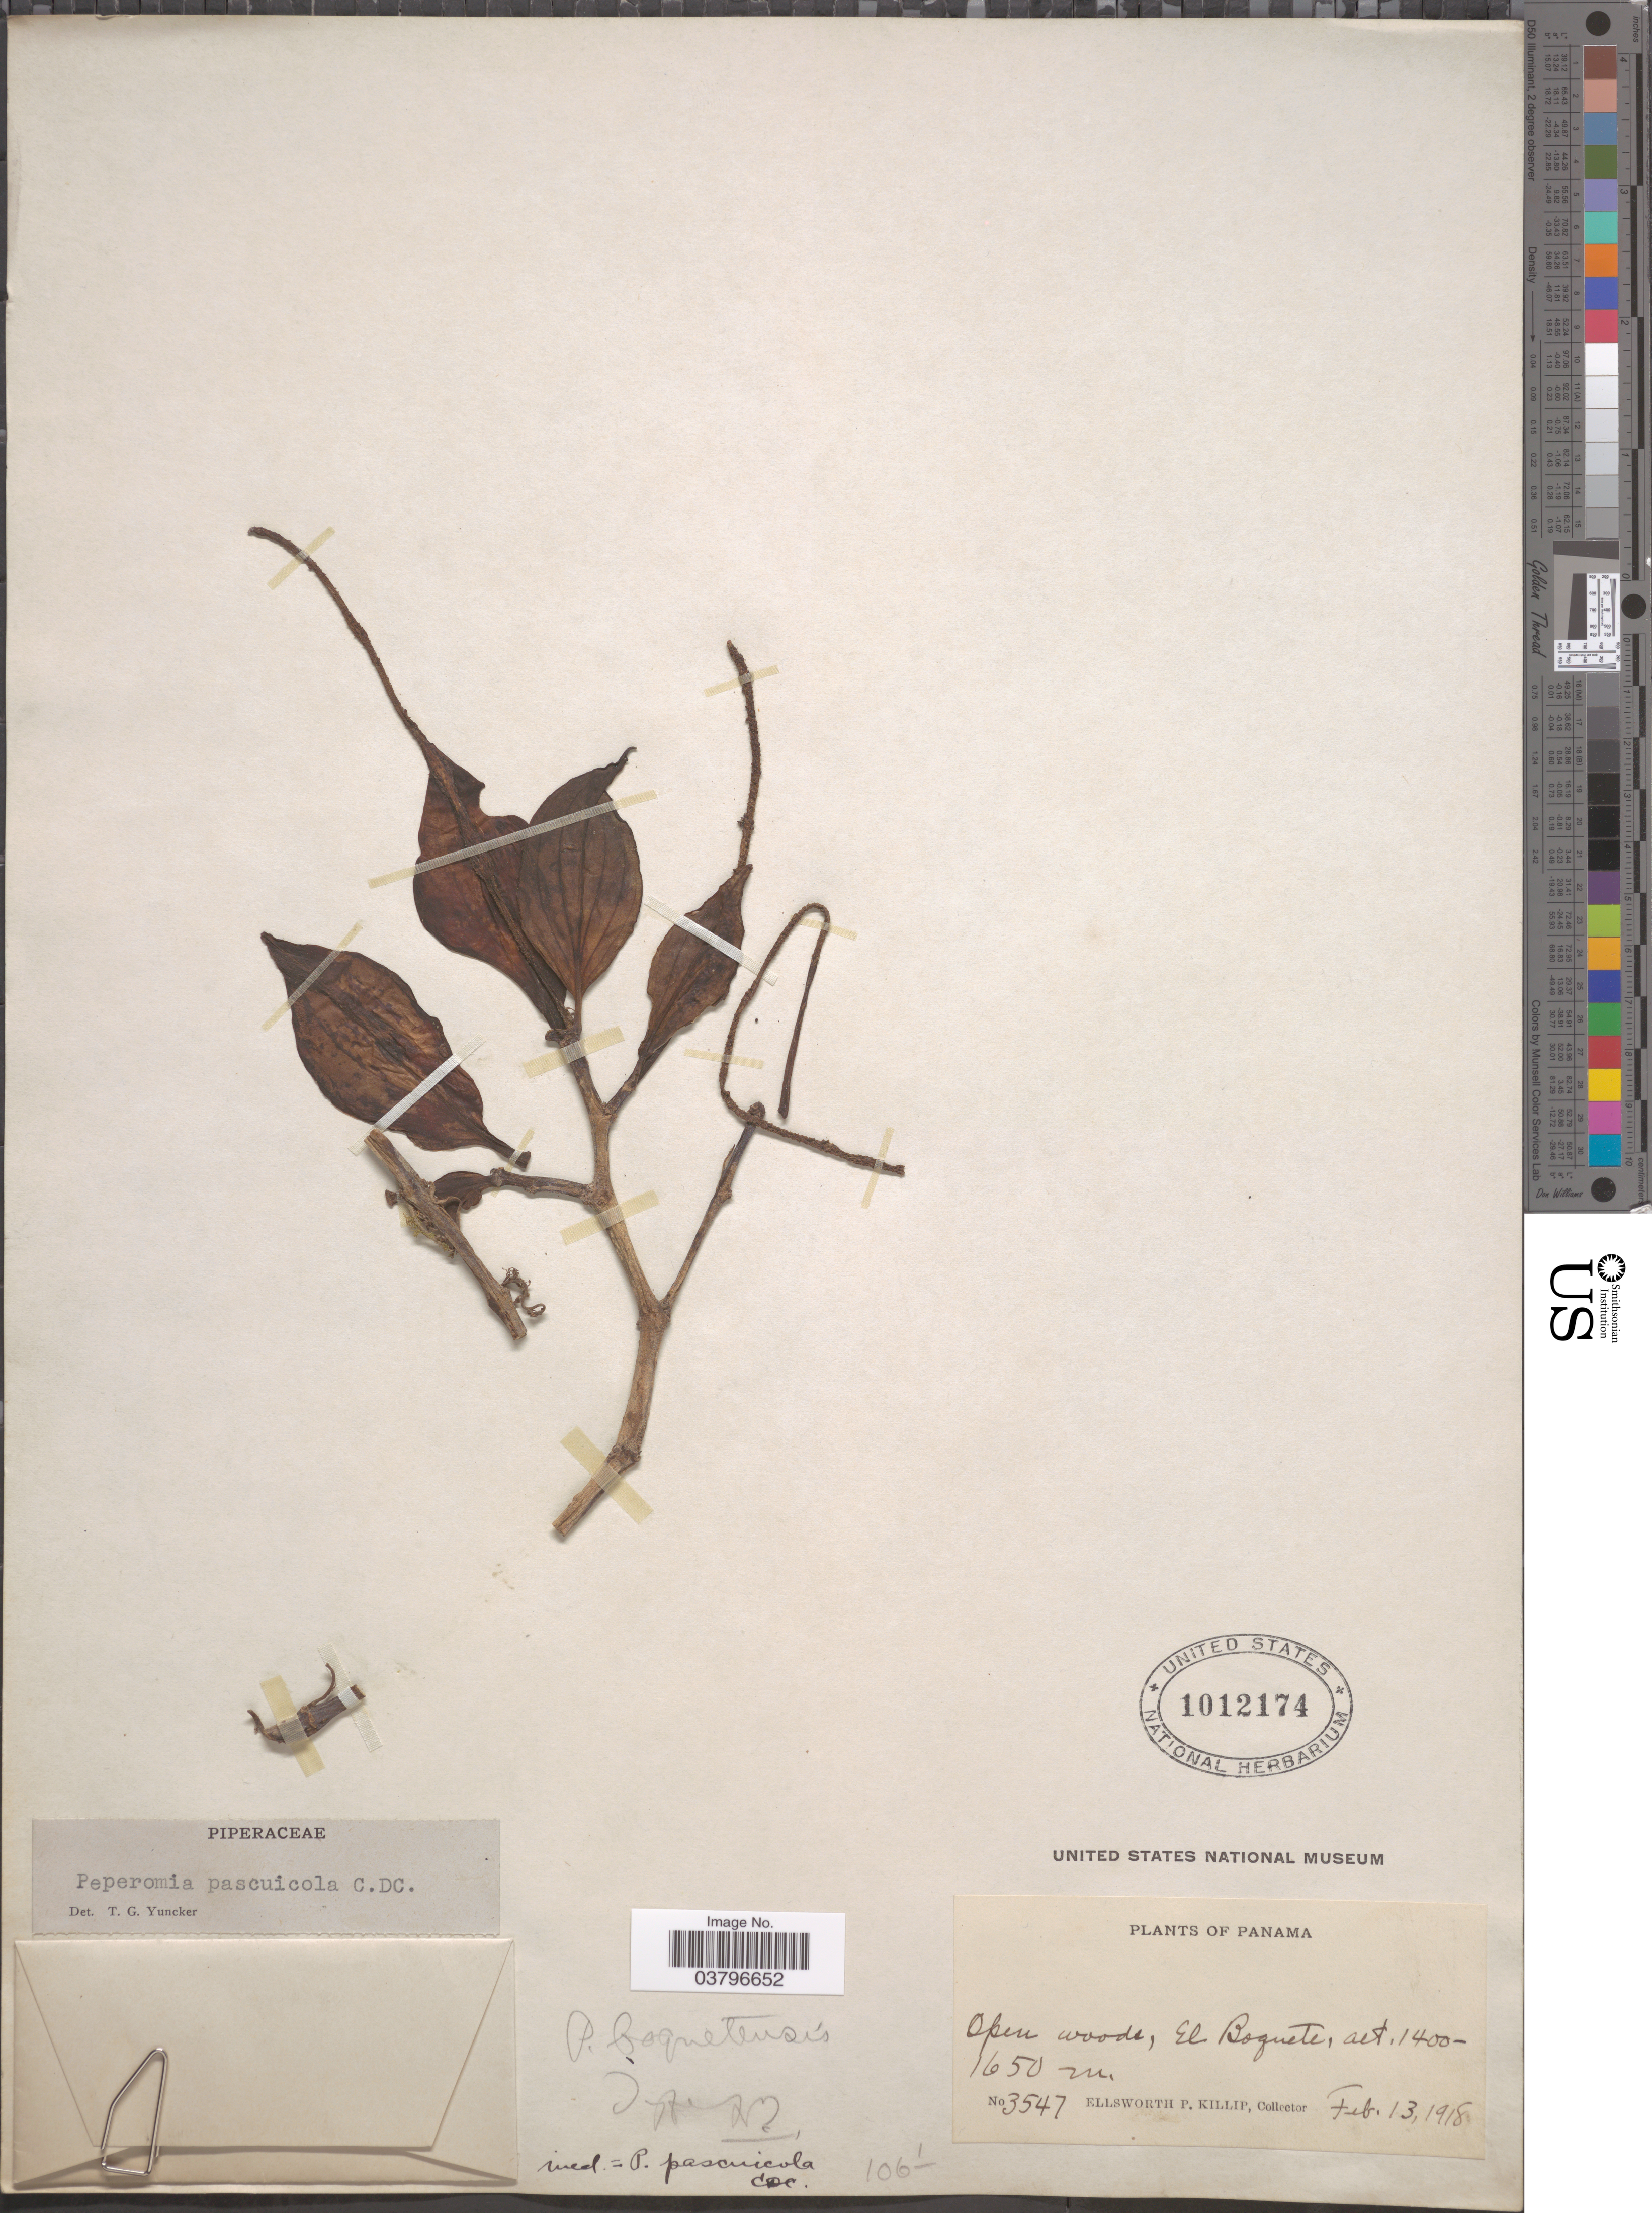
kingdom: Plantae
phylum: Tracheophyta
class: Magnoliopsida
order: Piperales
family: Piperaceae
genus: Peperomia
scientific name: Peperomia pascuicola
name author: C. DC.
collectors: E. P. Killip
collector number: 3547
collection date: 1918-02-13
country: Panama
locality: Open woods, El Boquete.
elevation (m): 1400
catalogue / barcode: US 1012174